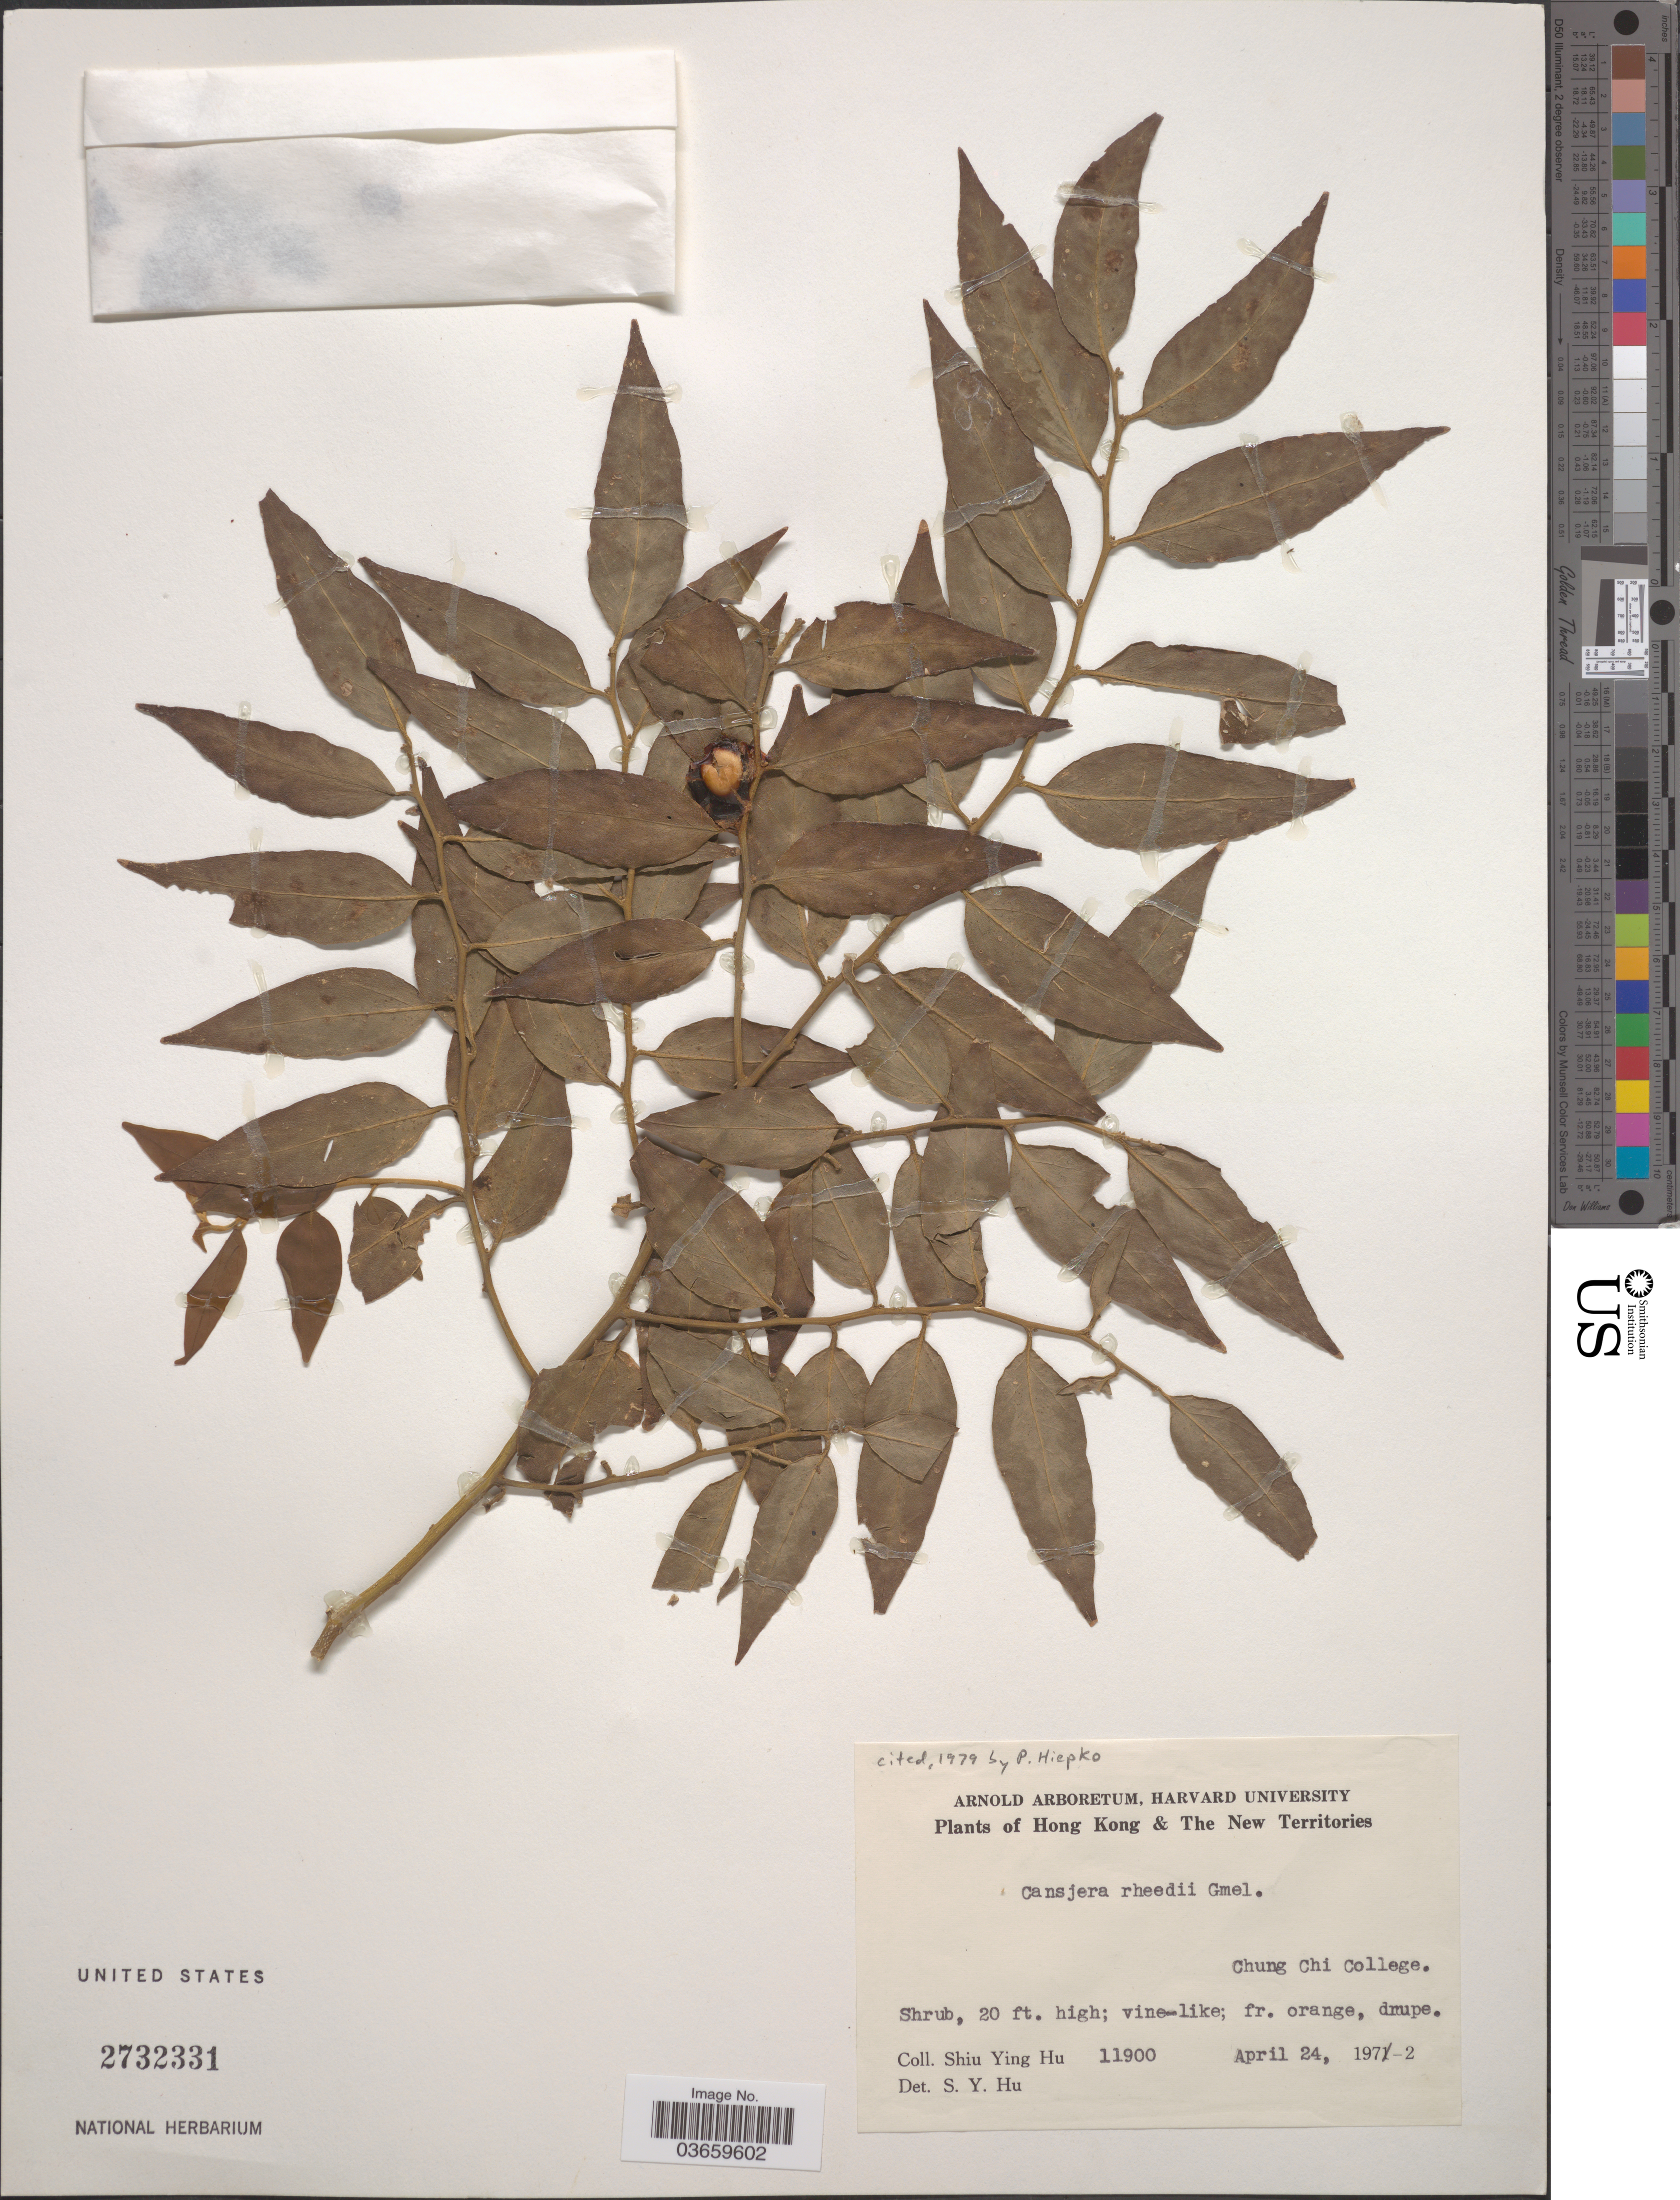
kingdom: Plantae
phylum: Tracheophyta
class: Magnoliopsida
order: Santalales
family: Opiliaceae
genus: Cansjera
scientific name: Cansjera rheedii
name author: J.F. Gmel.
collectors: S. Y. Hu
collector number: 11900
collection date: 1972-04-24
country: China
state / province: Hong Kong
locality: The New Territories. Chung Chi College.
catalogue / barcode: US 2732331